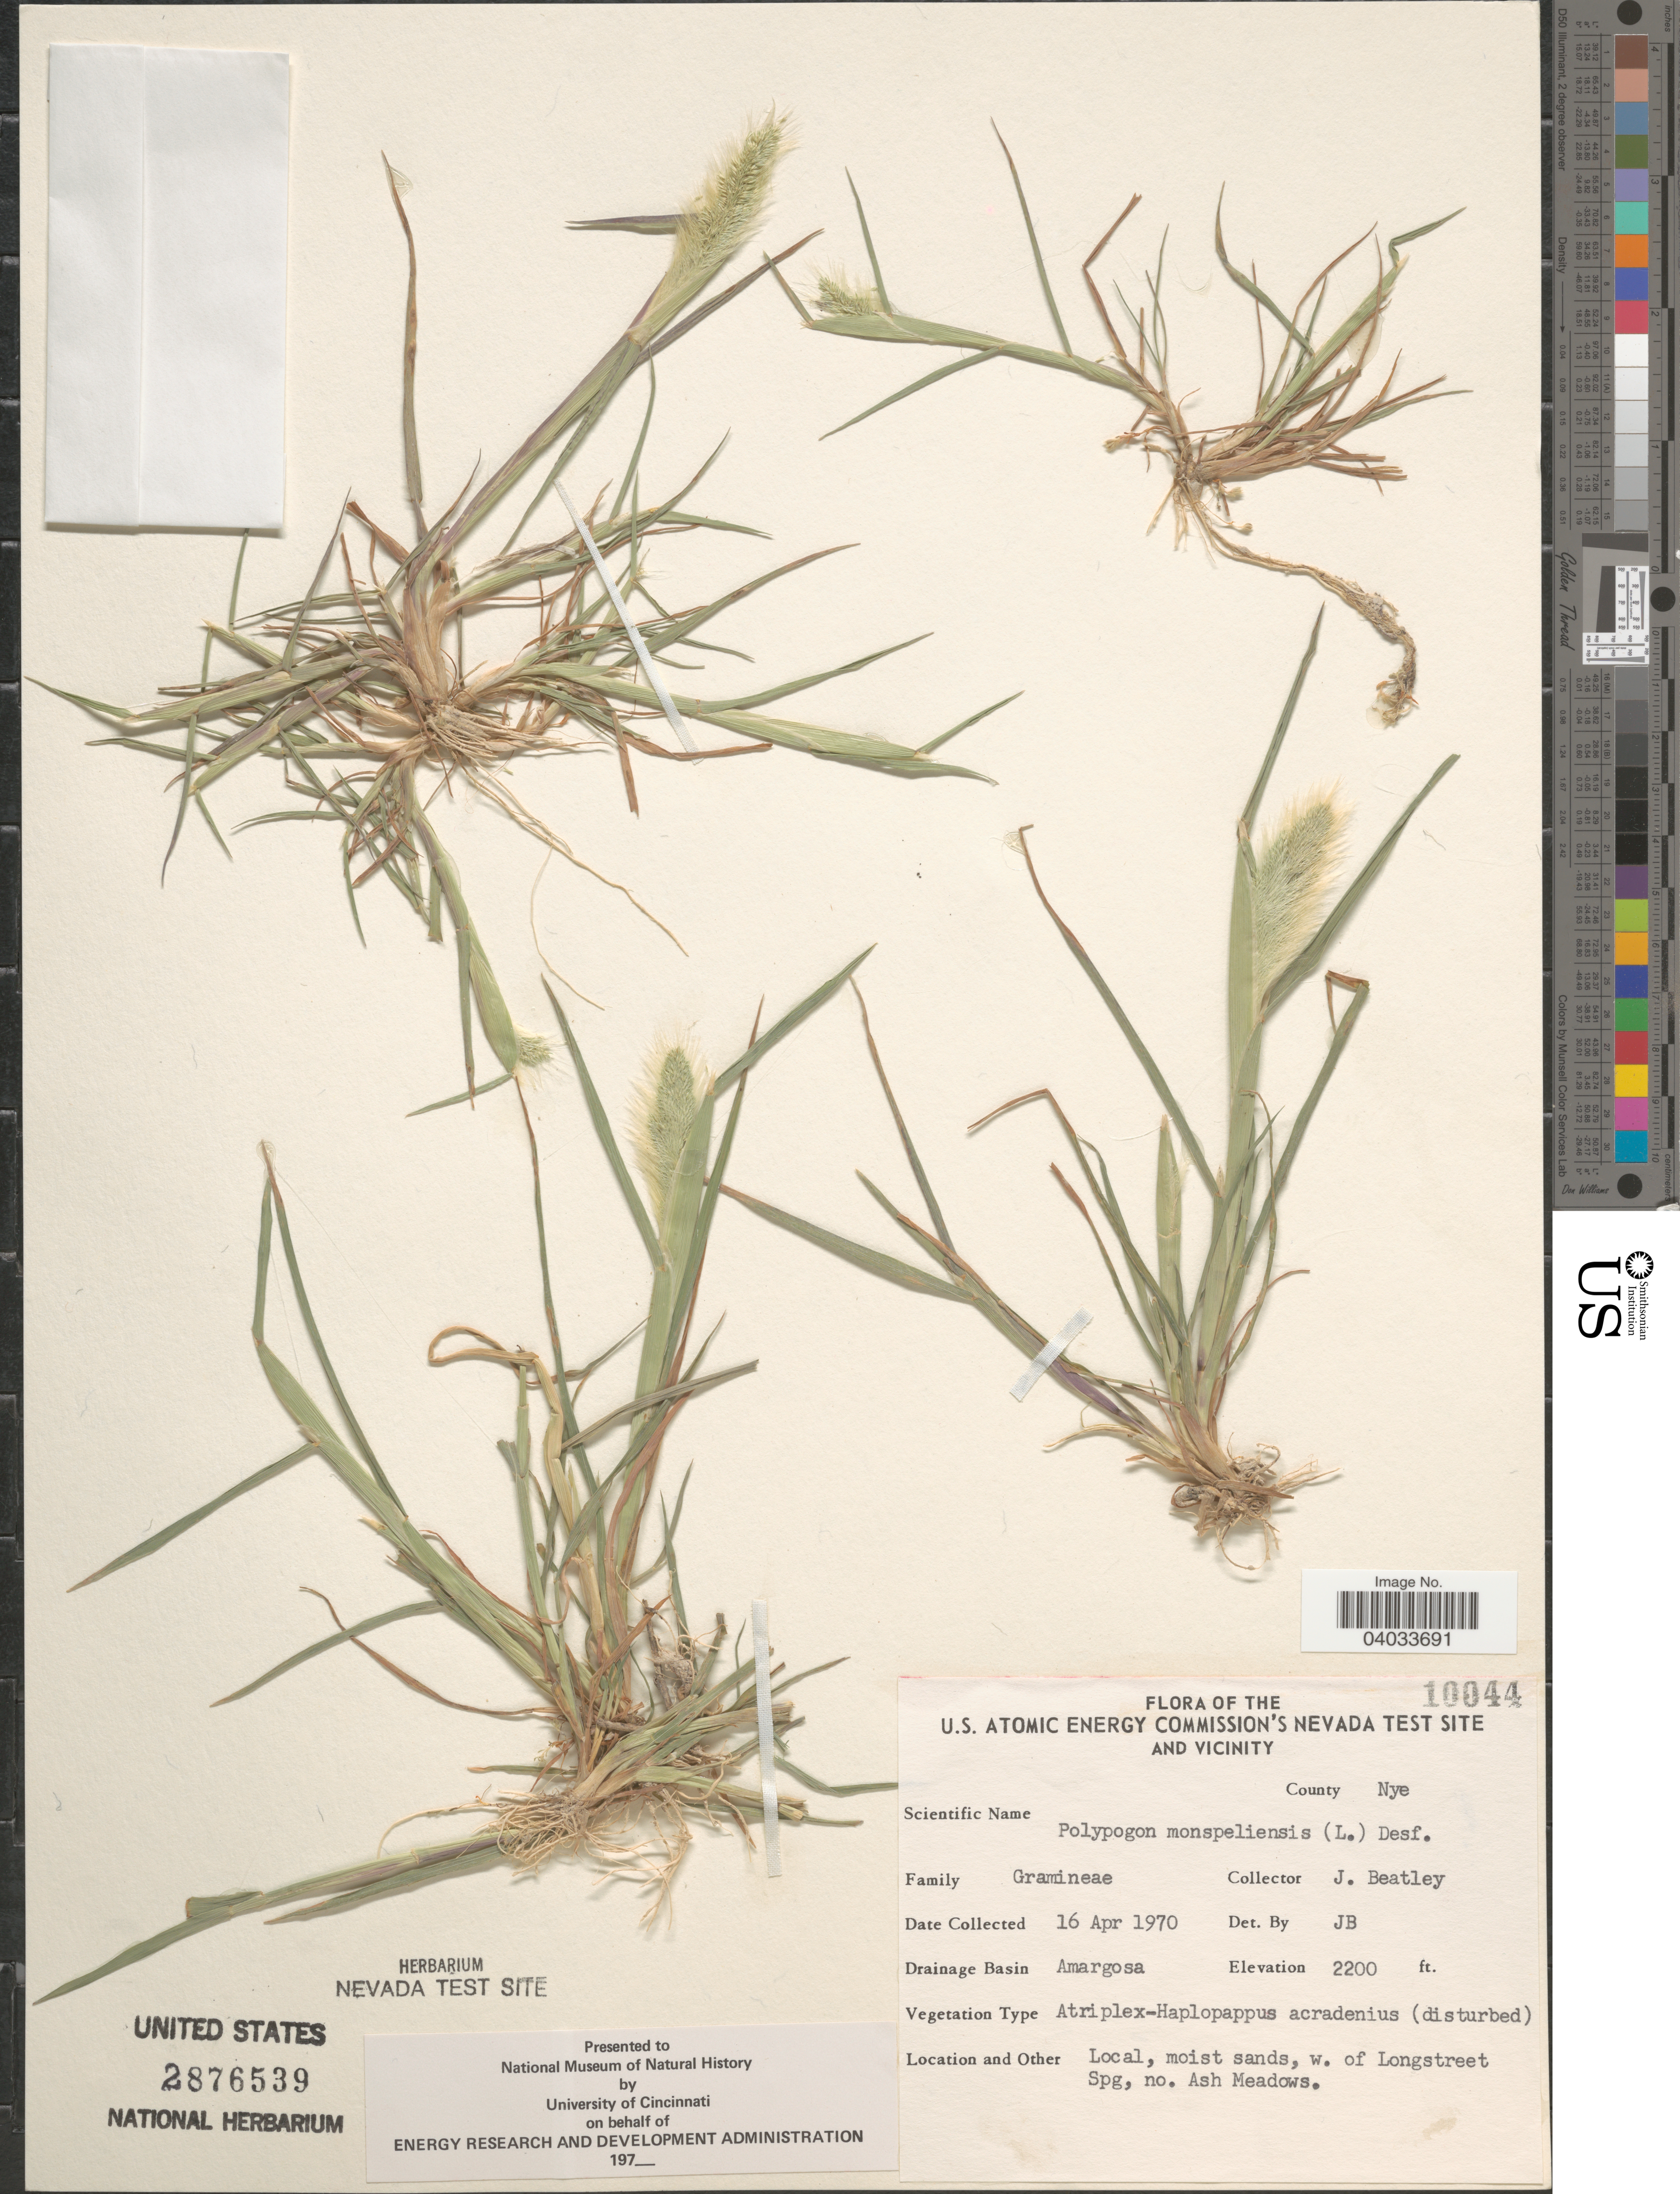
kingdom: Plantae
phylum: Tracheophyta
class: Liliopsida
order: Poales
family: Poaceae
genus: Polypogon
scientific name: Polypogon monspeliensis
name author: (L.) Desf.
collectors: J. C. Beatley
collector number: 10044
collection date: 1970-04-16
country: United States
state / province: Nevada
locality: U.S. Atomic Energy Commission's Nevada Test Site and vicinity. County Nye. Drainage Basin Amargosa. W. of Longstreet Spg, no. Ash Meadows.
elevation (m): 671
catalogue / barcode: US 2876539